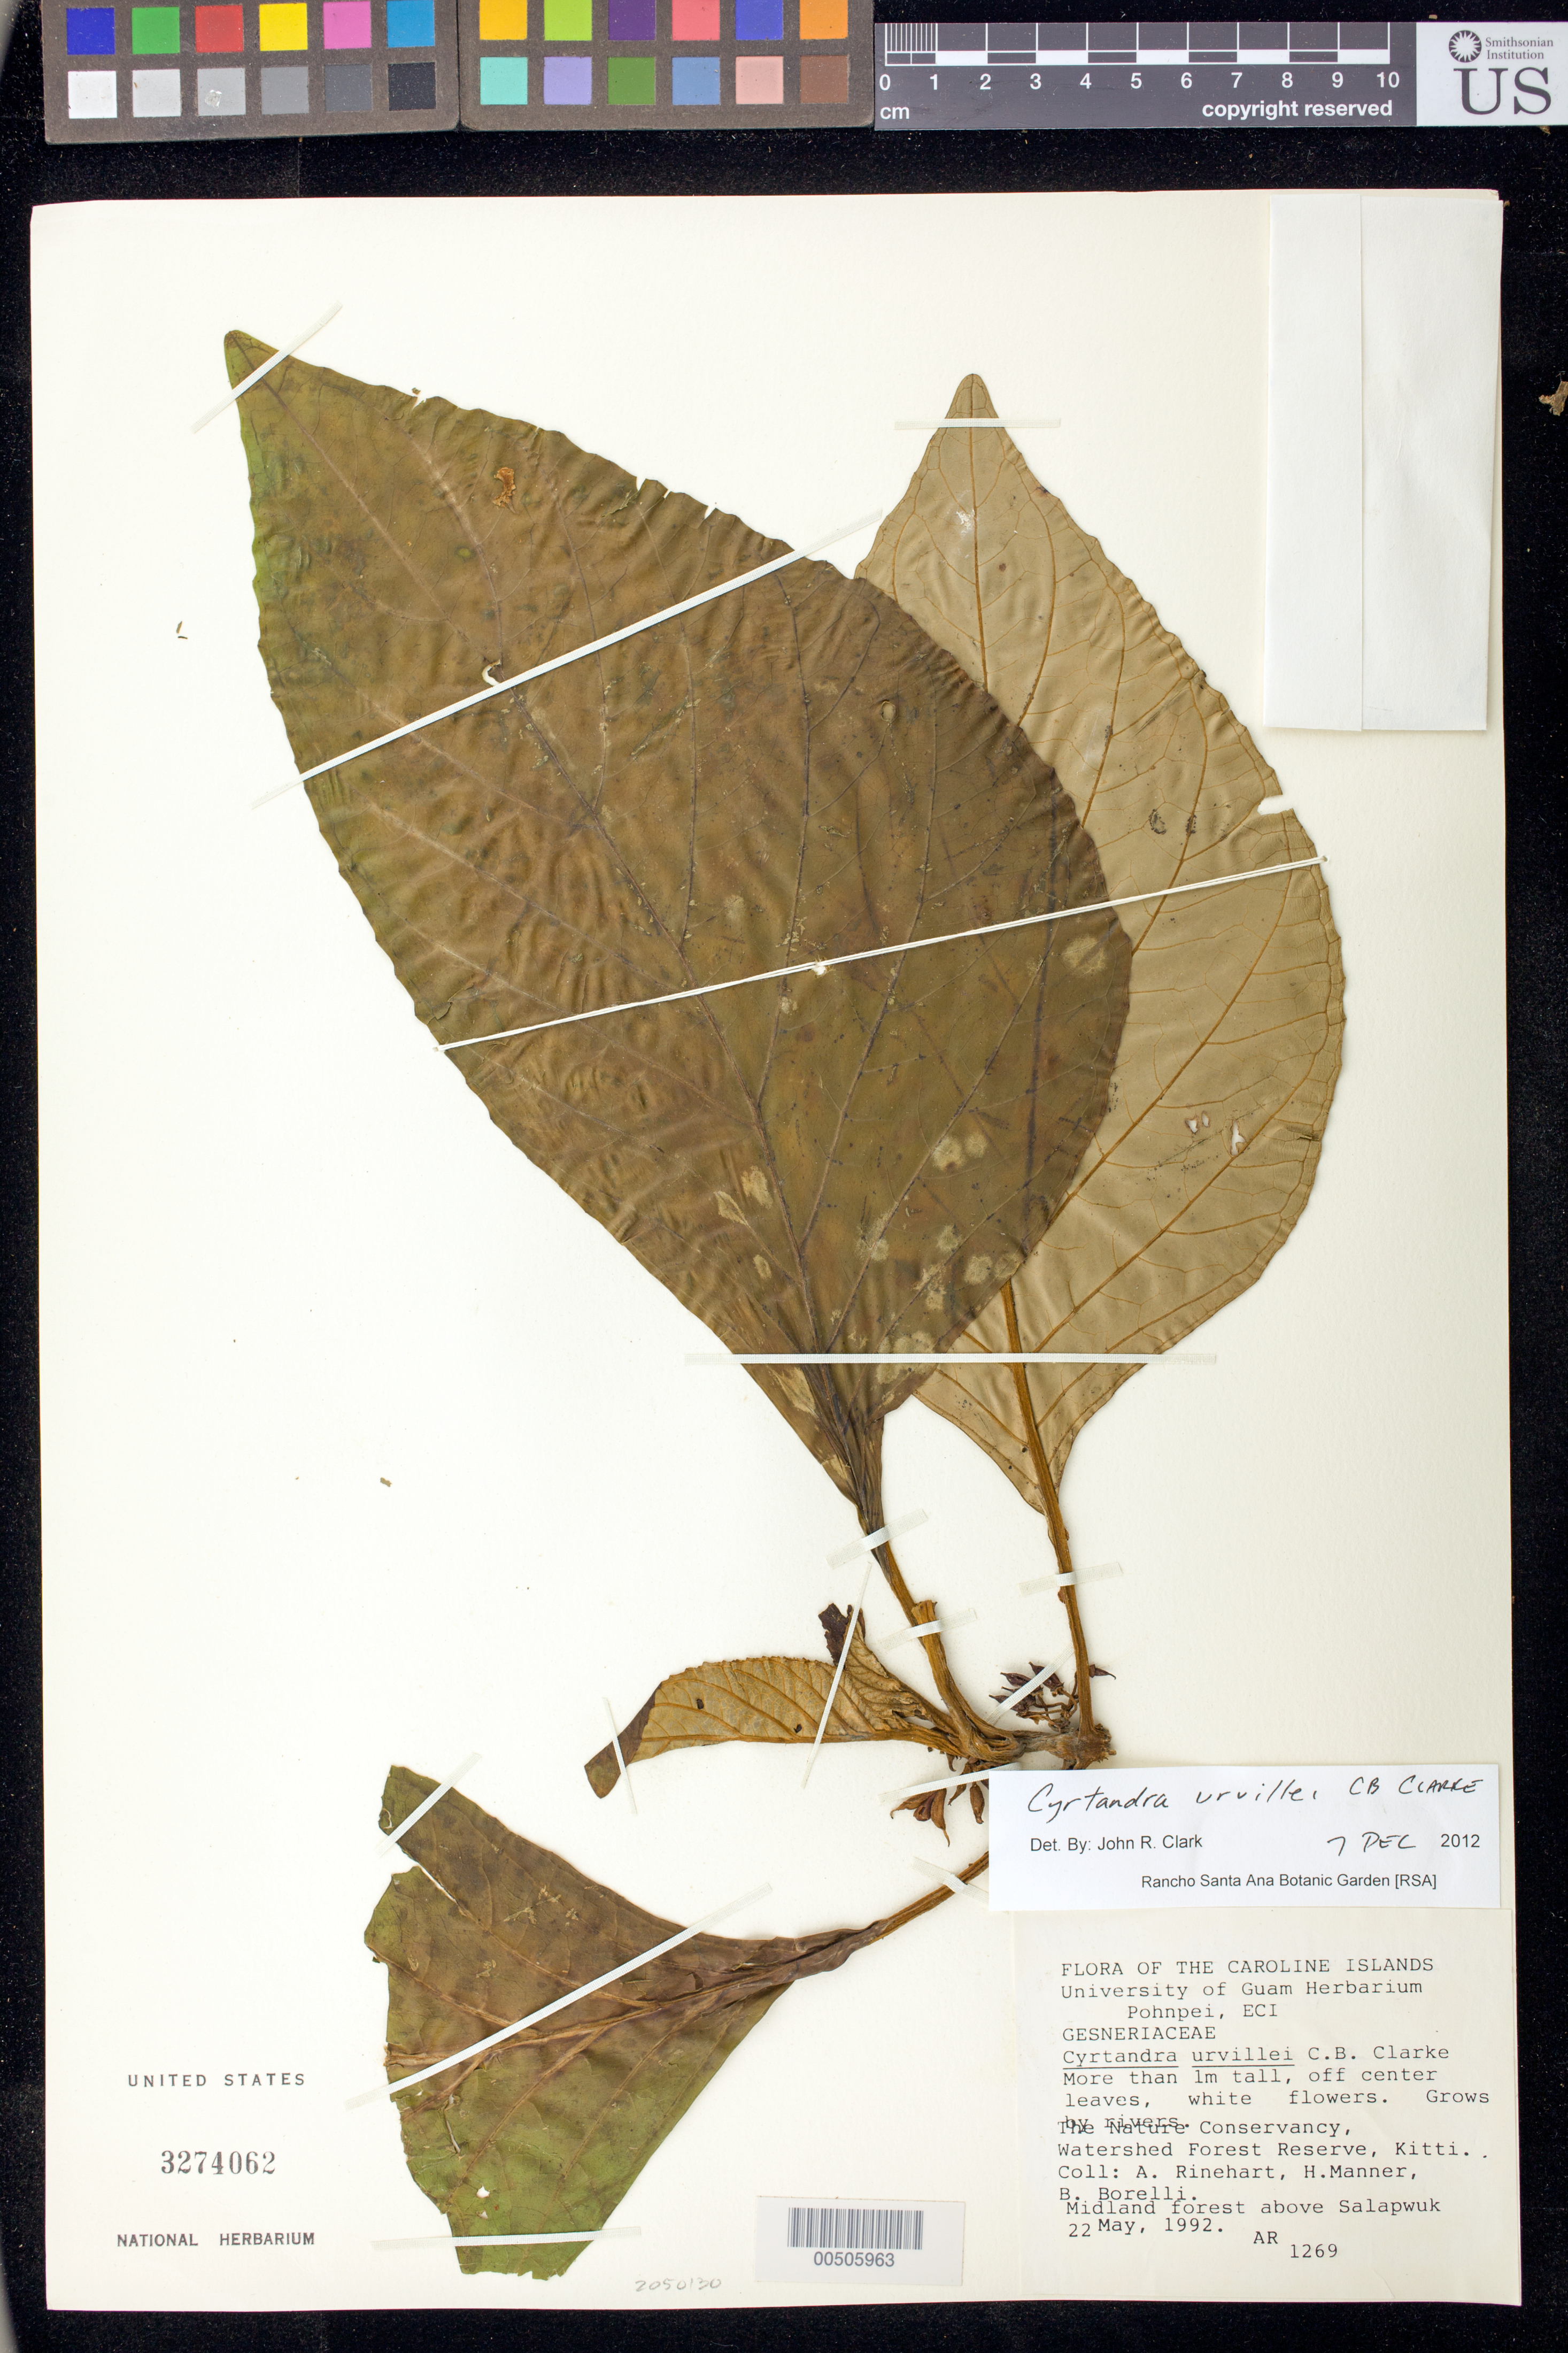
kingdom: Plantae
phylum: Tracheophyta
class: Magnoliopsida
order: Lamiales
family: Gesneriaceae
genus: Cyrtandra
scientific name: Cyrtandra urvillei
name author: C.B. Clarke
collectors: A. Rinehart, H. Manner & B. Borelli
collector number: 1269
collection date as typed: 22 May 1992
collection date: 1992-05-22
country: Guam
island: Guam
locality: Kitti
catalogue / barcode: US 3274062